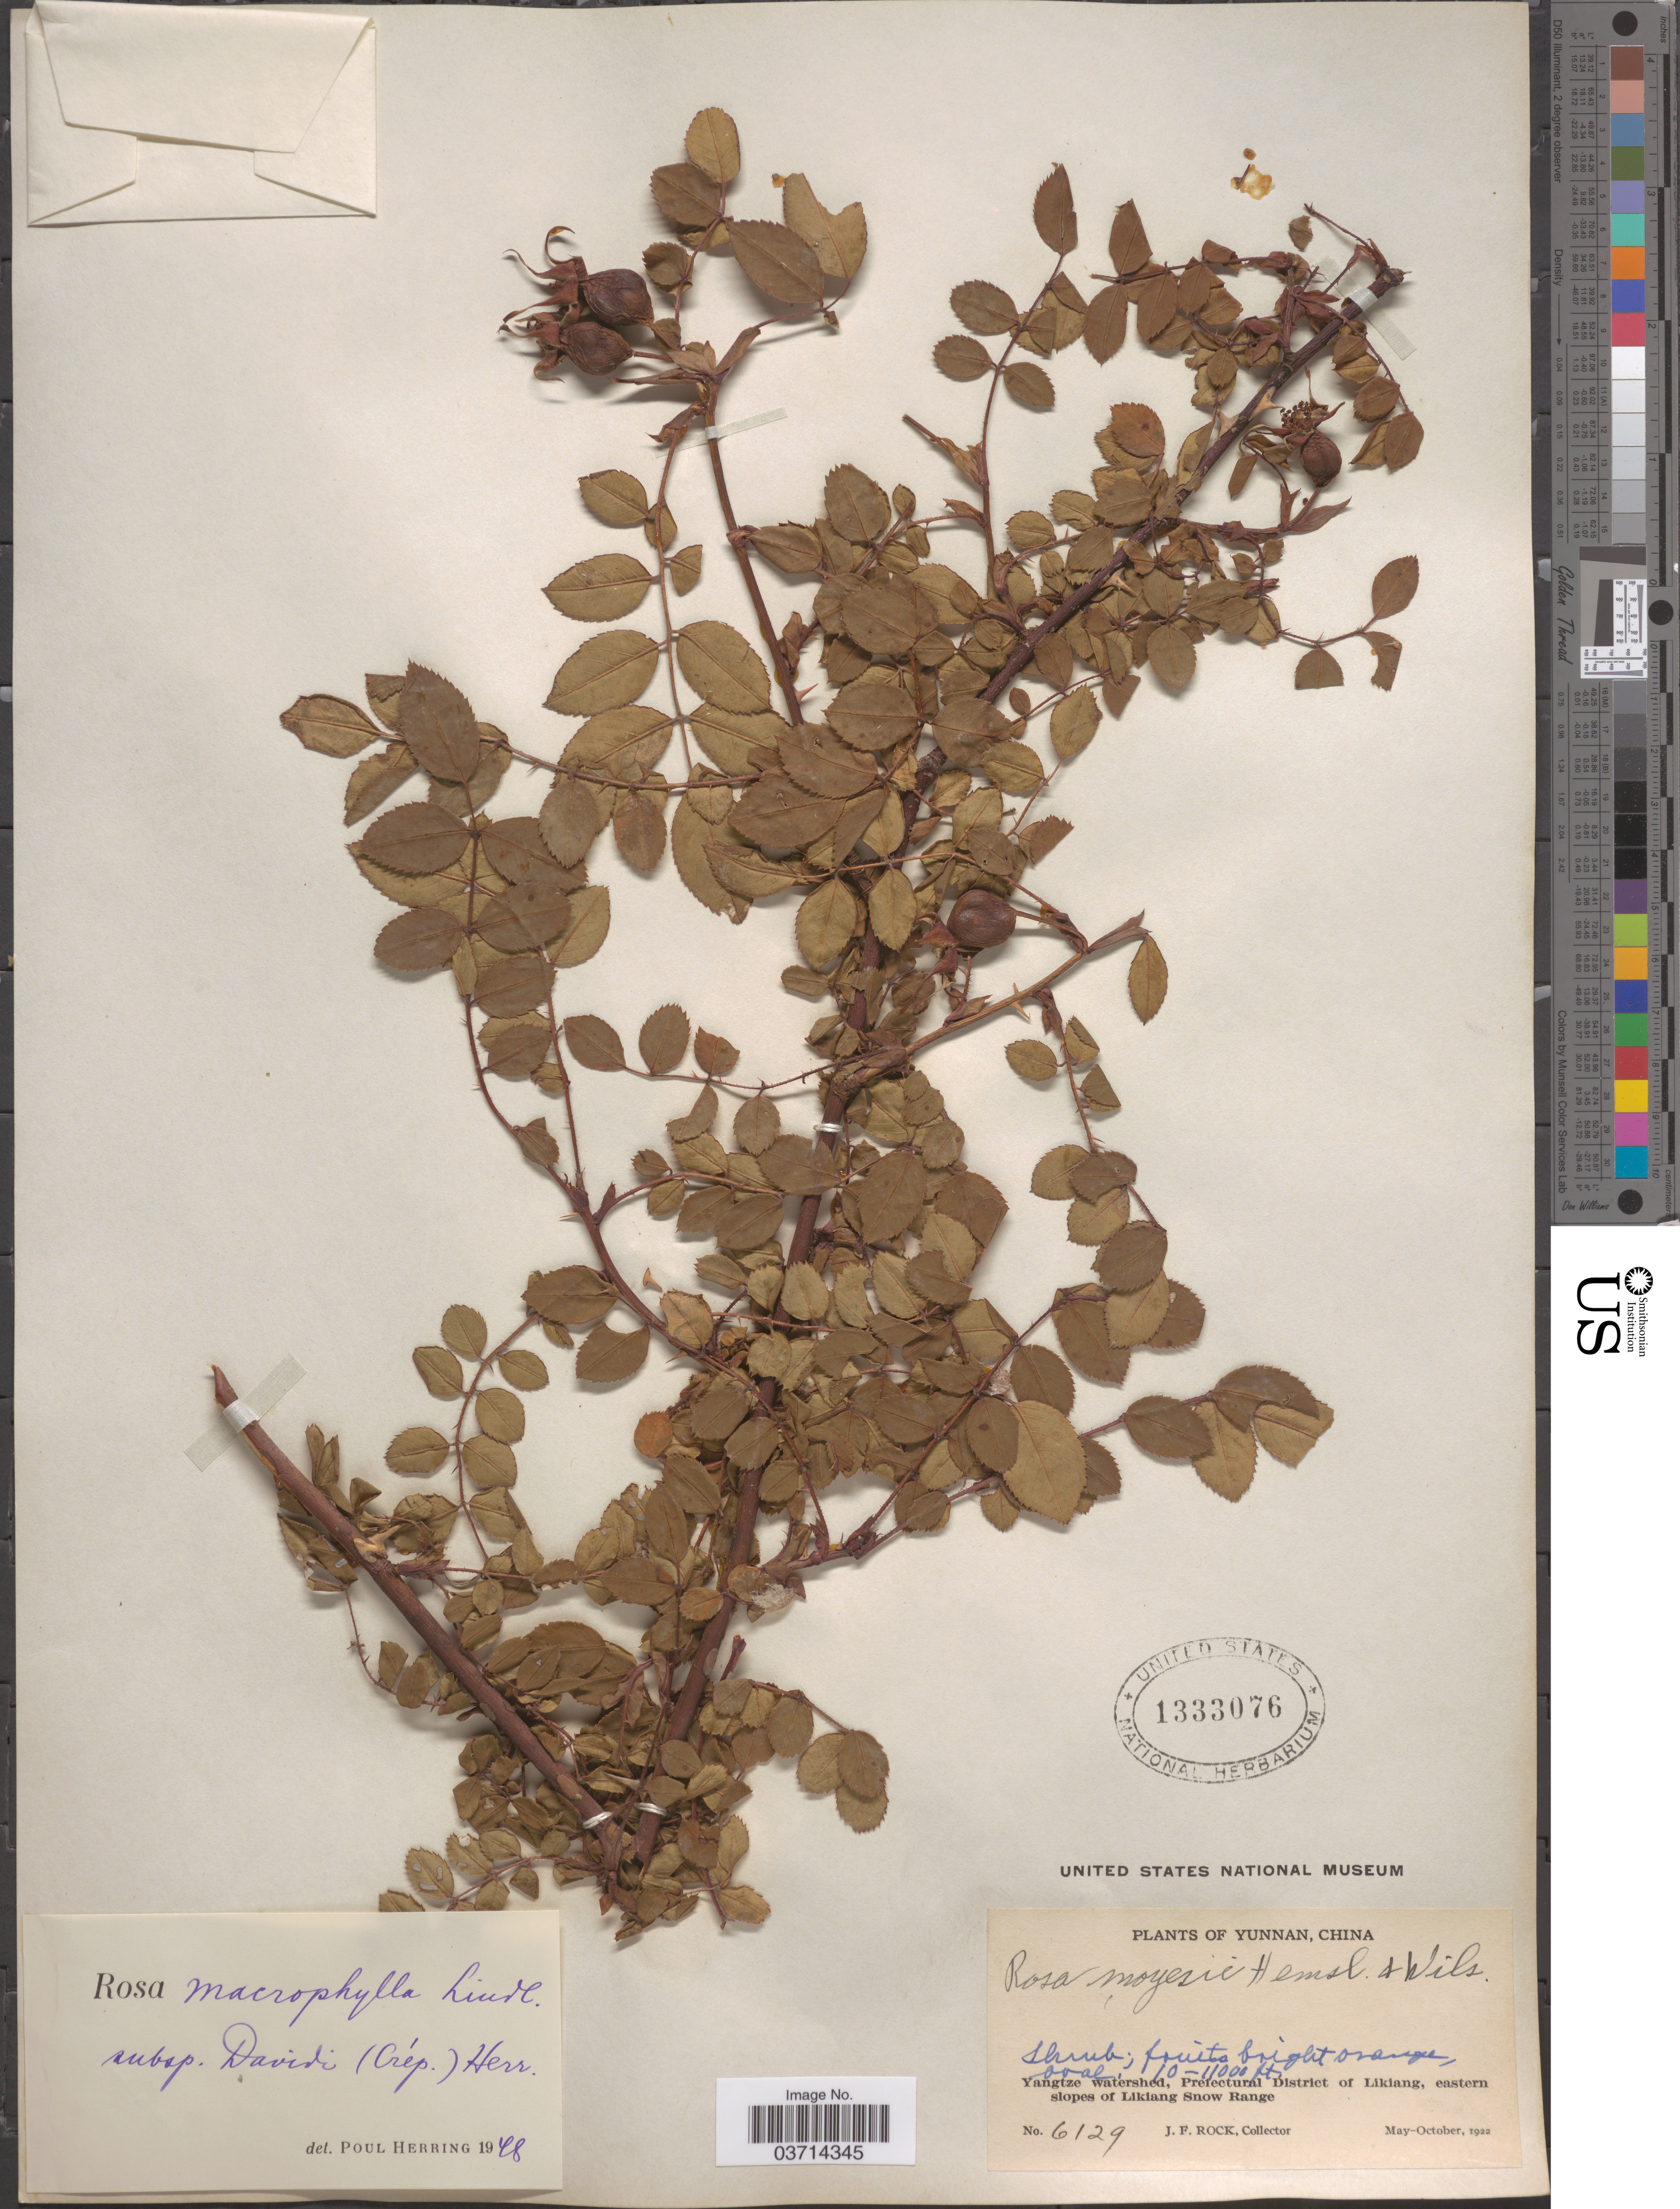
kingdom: Plantae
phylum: Tracheophyta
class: Magnoliopsida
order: Rosales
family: Rosaceae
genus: Rosa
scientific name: Rosa davidi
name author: Crép.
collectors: J. Rock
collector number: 6129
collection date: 1922-05/1922-10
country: China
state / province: Yunnan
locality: Yangtze watershed, Prefectural District of Likiang, eastern slopes of Likiang Snow Range.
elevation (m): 3048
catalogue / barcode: US 1333076